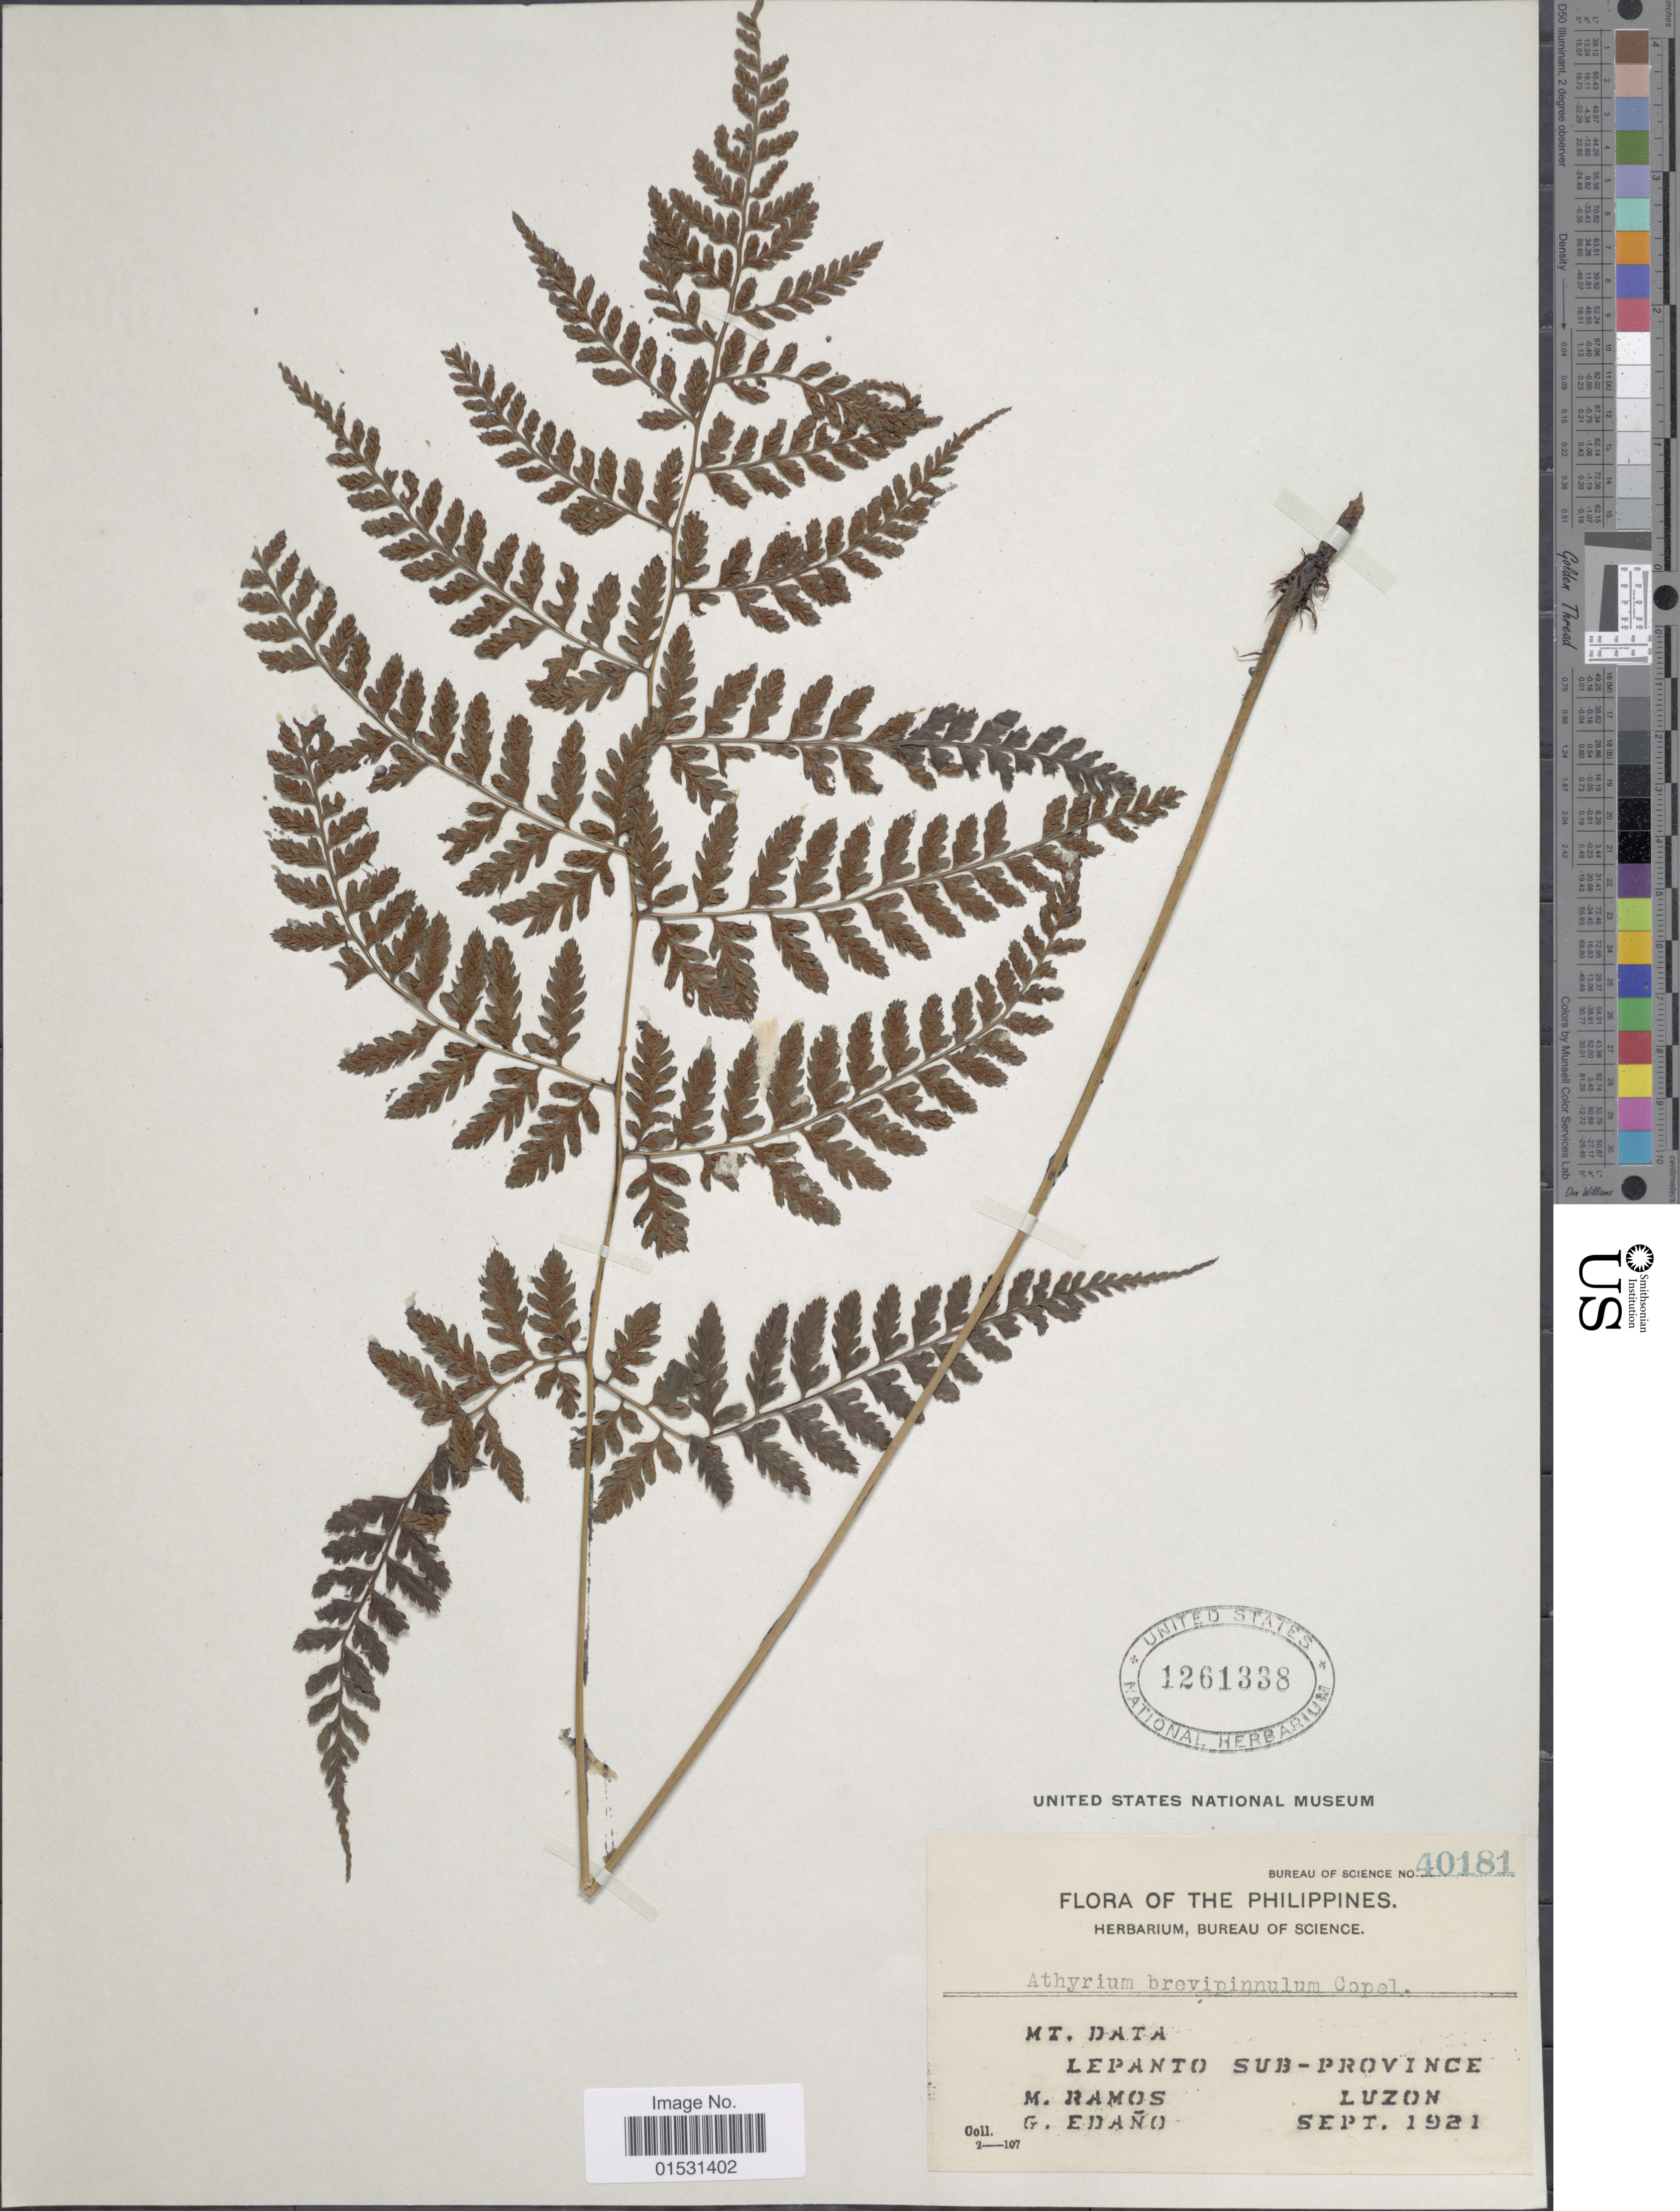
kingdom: Plantae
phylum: Tracheophyta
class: Polypodiopsida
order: Polypodiales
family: Athyriaceae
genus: Athyrium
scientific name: Athyrium brevipinnulum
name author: Copel.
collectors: M. Ramos & G. Edaño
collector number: Bureau of Science 40181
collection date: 1921-09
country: Philippines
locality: Mt. Data. Lepanto Sub-province. Luzon.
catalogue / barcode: US 1261338